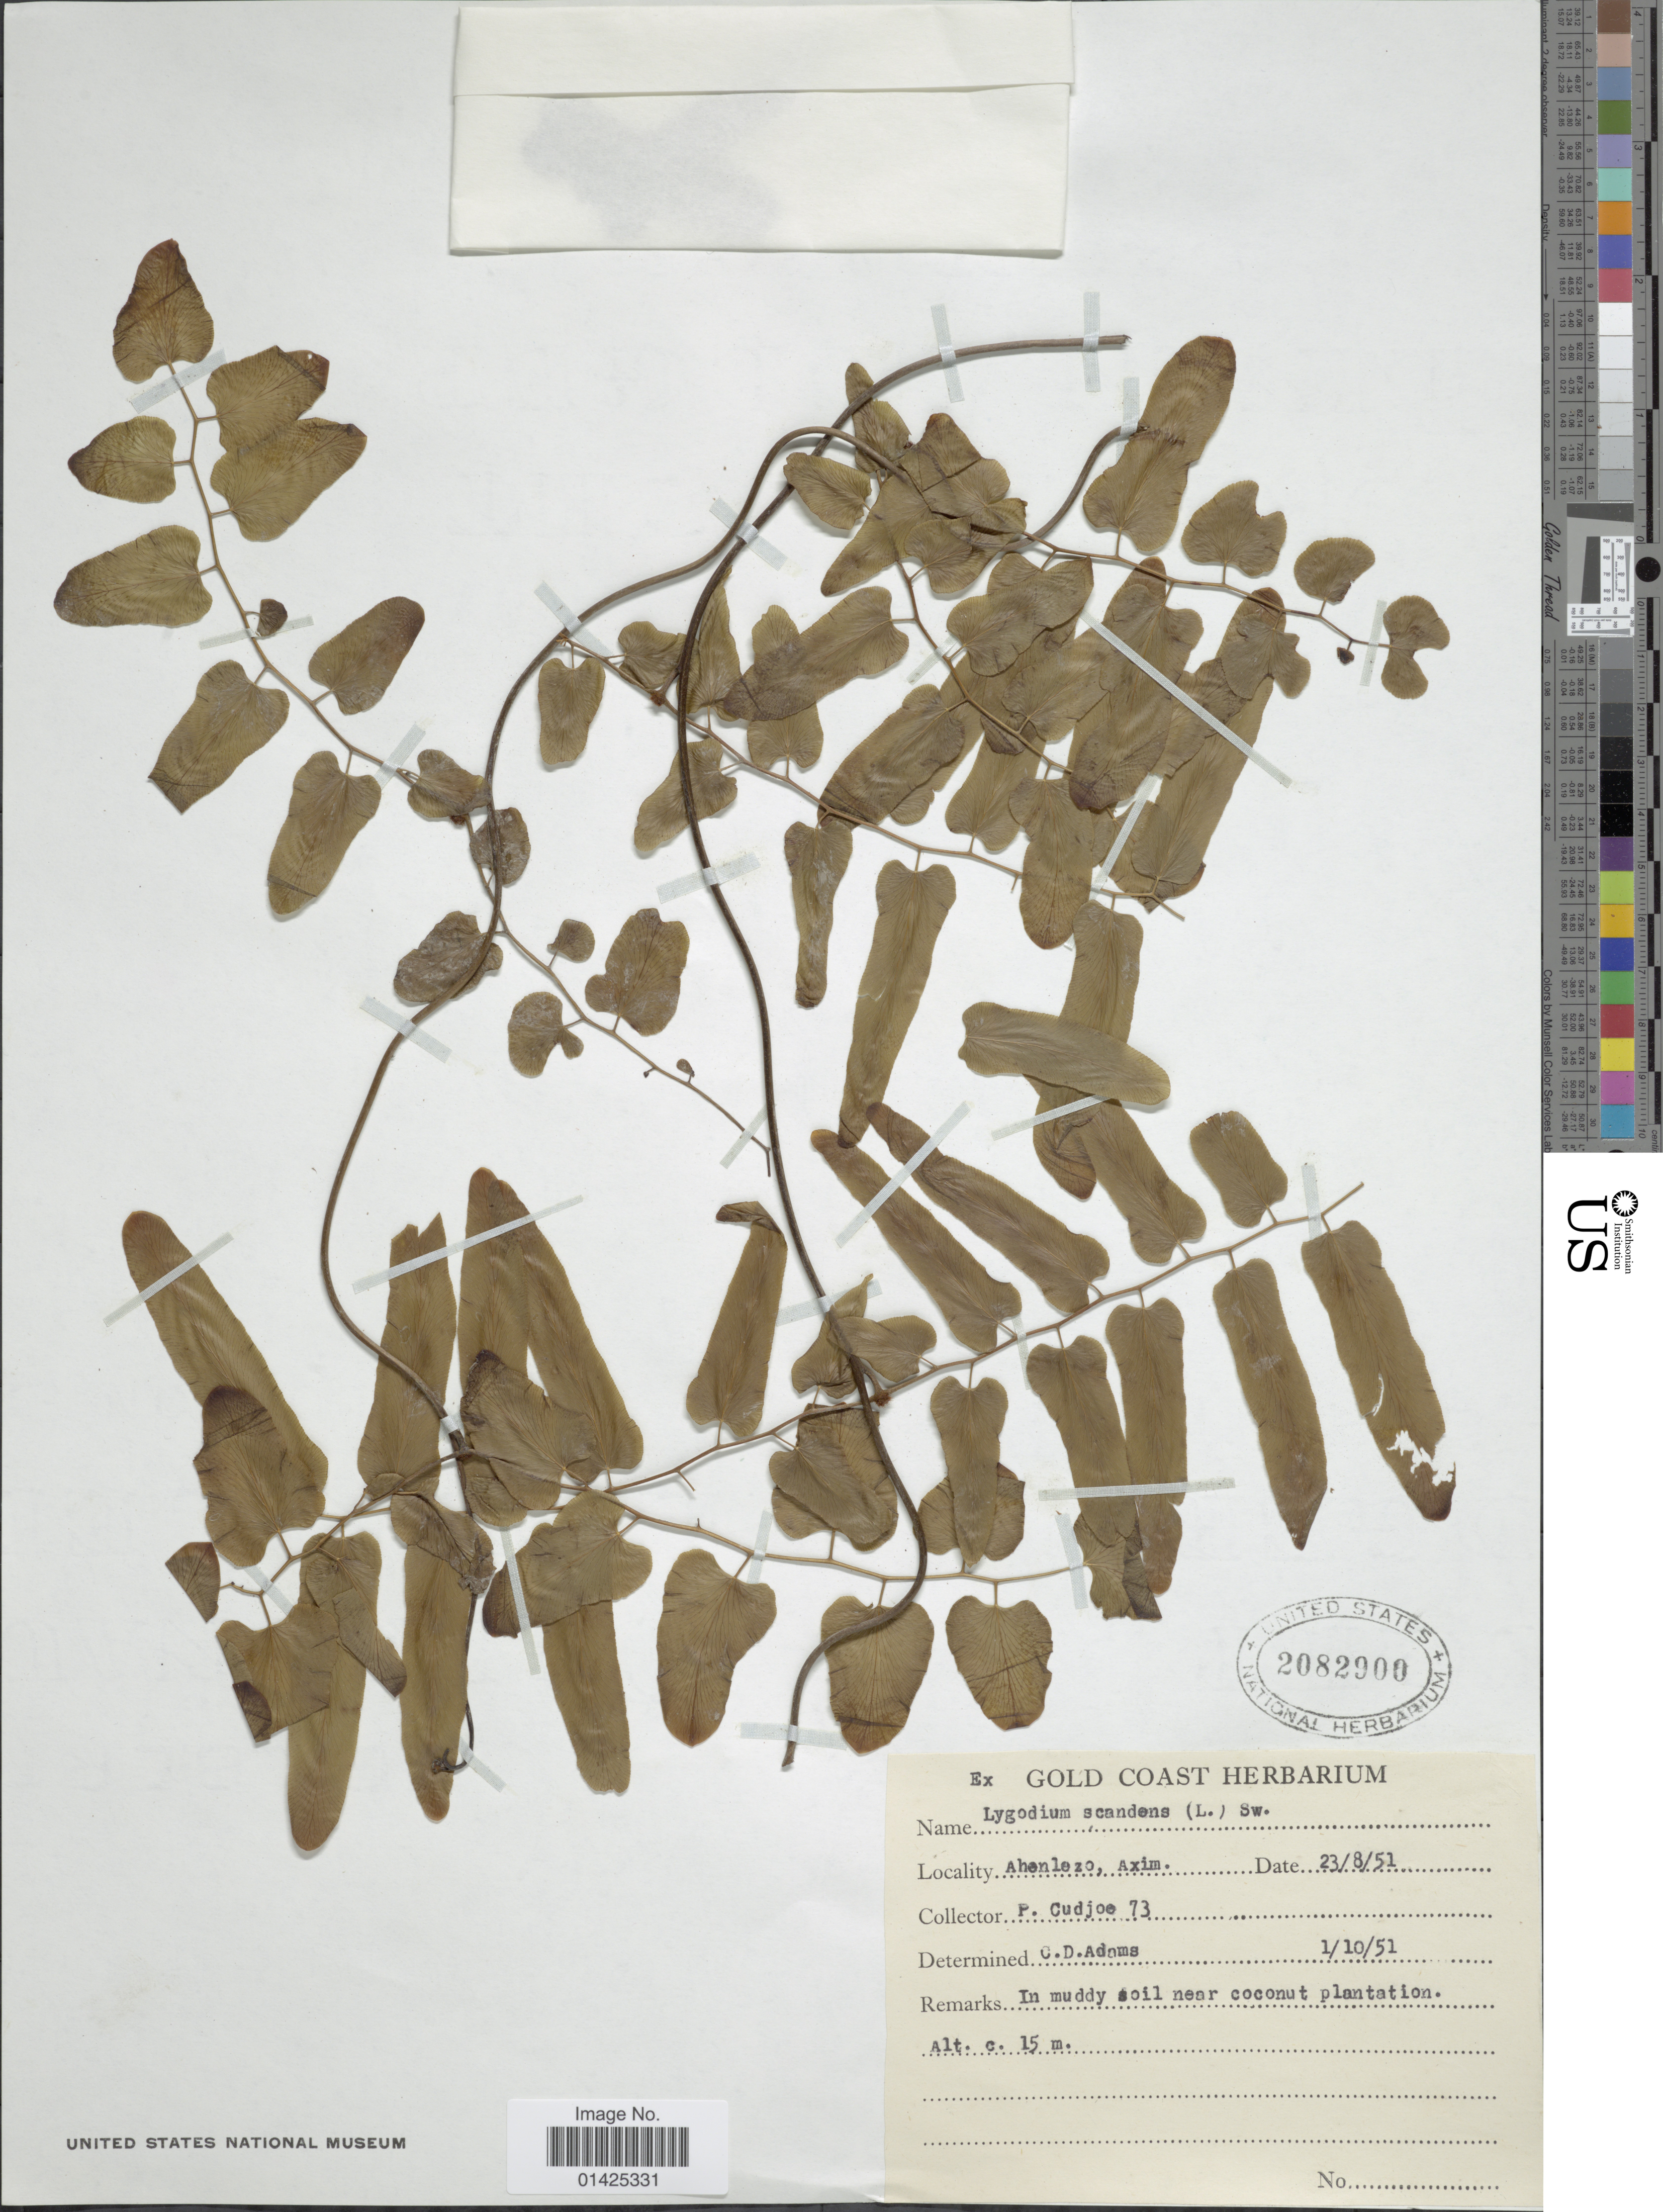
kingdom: Plantae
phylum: Tracheophyta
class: Polypodiopsida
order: Schizaeales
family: Lygodiaceae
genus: Lygodium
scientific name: Lygodium microphyllum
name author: (Cav.) R. Br.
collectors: P. Cudjoe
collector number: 73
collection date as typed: Transcribed d/m/y: 23/8/51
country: Ghana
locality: Ahenlezo, axim.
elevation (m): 15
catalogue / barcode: US 2082900